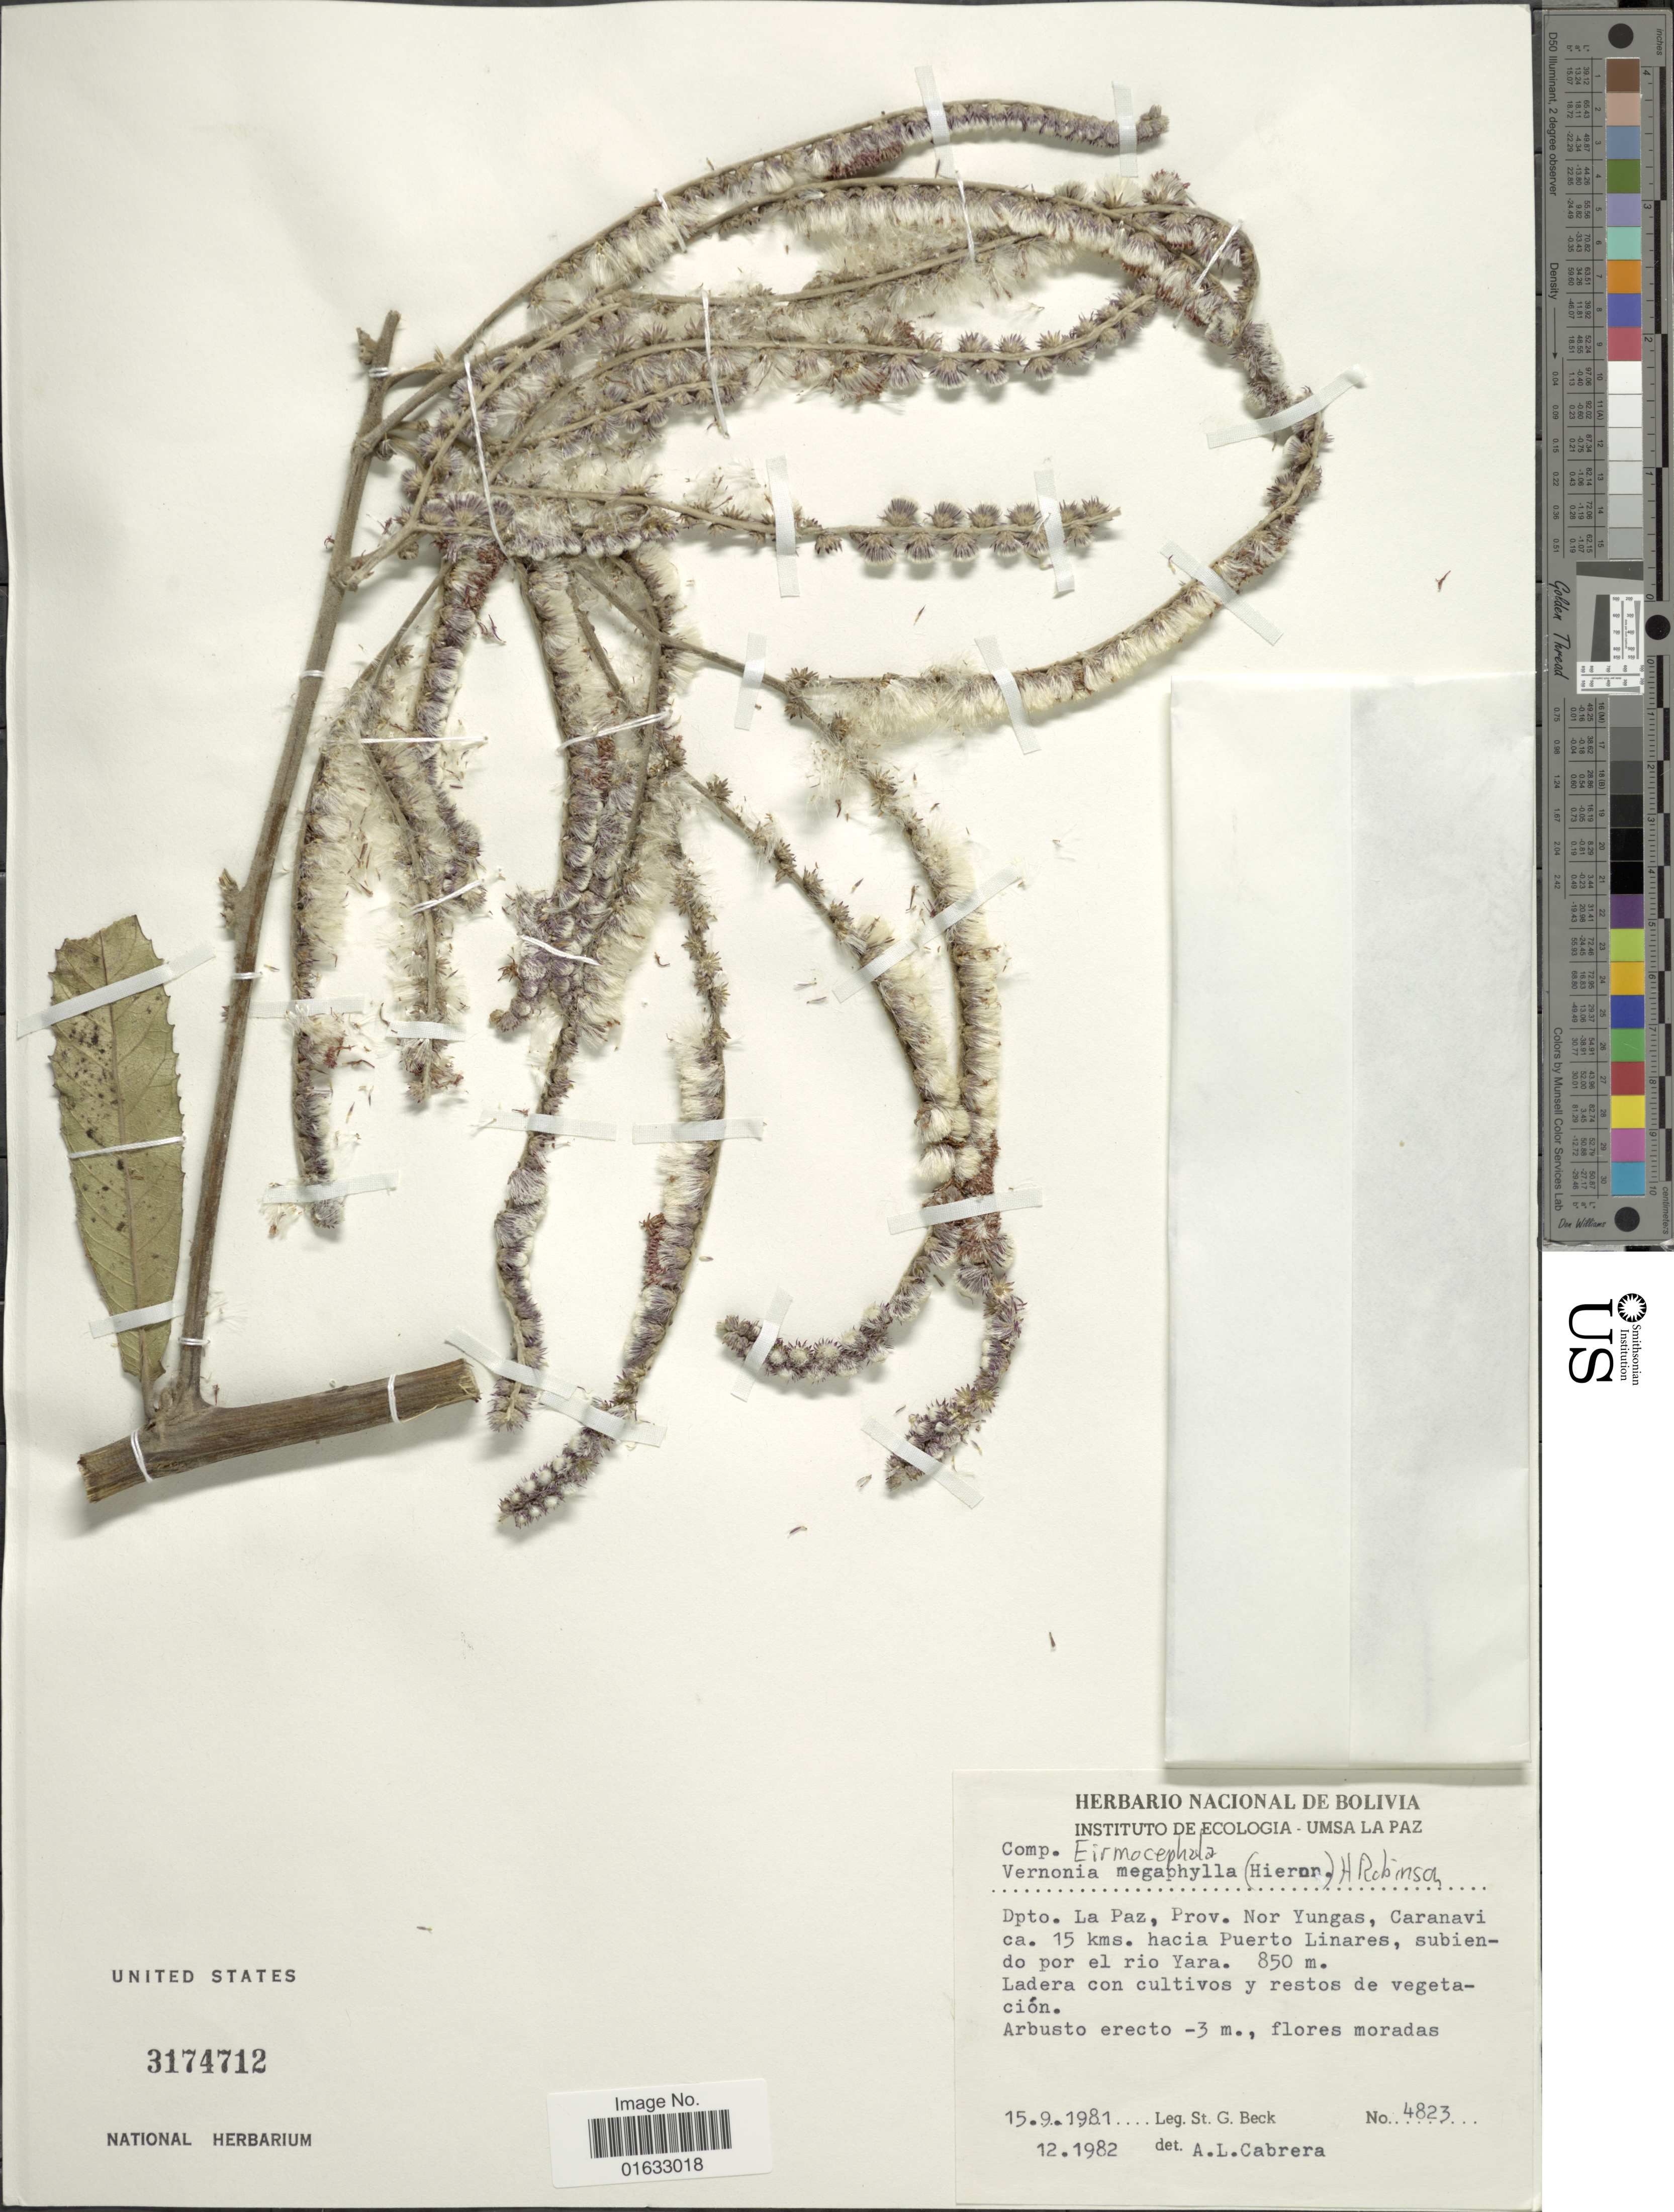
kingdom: Plantae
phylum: Tracheophyta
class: Magnoliopsida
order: Asterales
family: Asteraceae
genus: Eirmocephala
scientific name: Eirmocephala megaphylla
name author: (Hieron.) H. Rob.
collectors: S. G. Beck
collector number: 4823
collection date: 1981-09-15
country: Bolivia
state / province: La Paz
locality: Dpto. La Paz. Prov. Nor Yungas, Caranavi ca. 15 kms. hacia Puerto Linares, subiendo por el rio Yara.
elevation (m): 850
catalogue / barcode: US 3174712